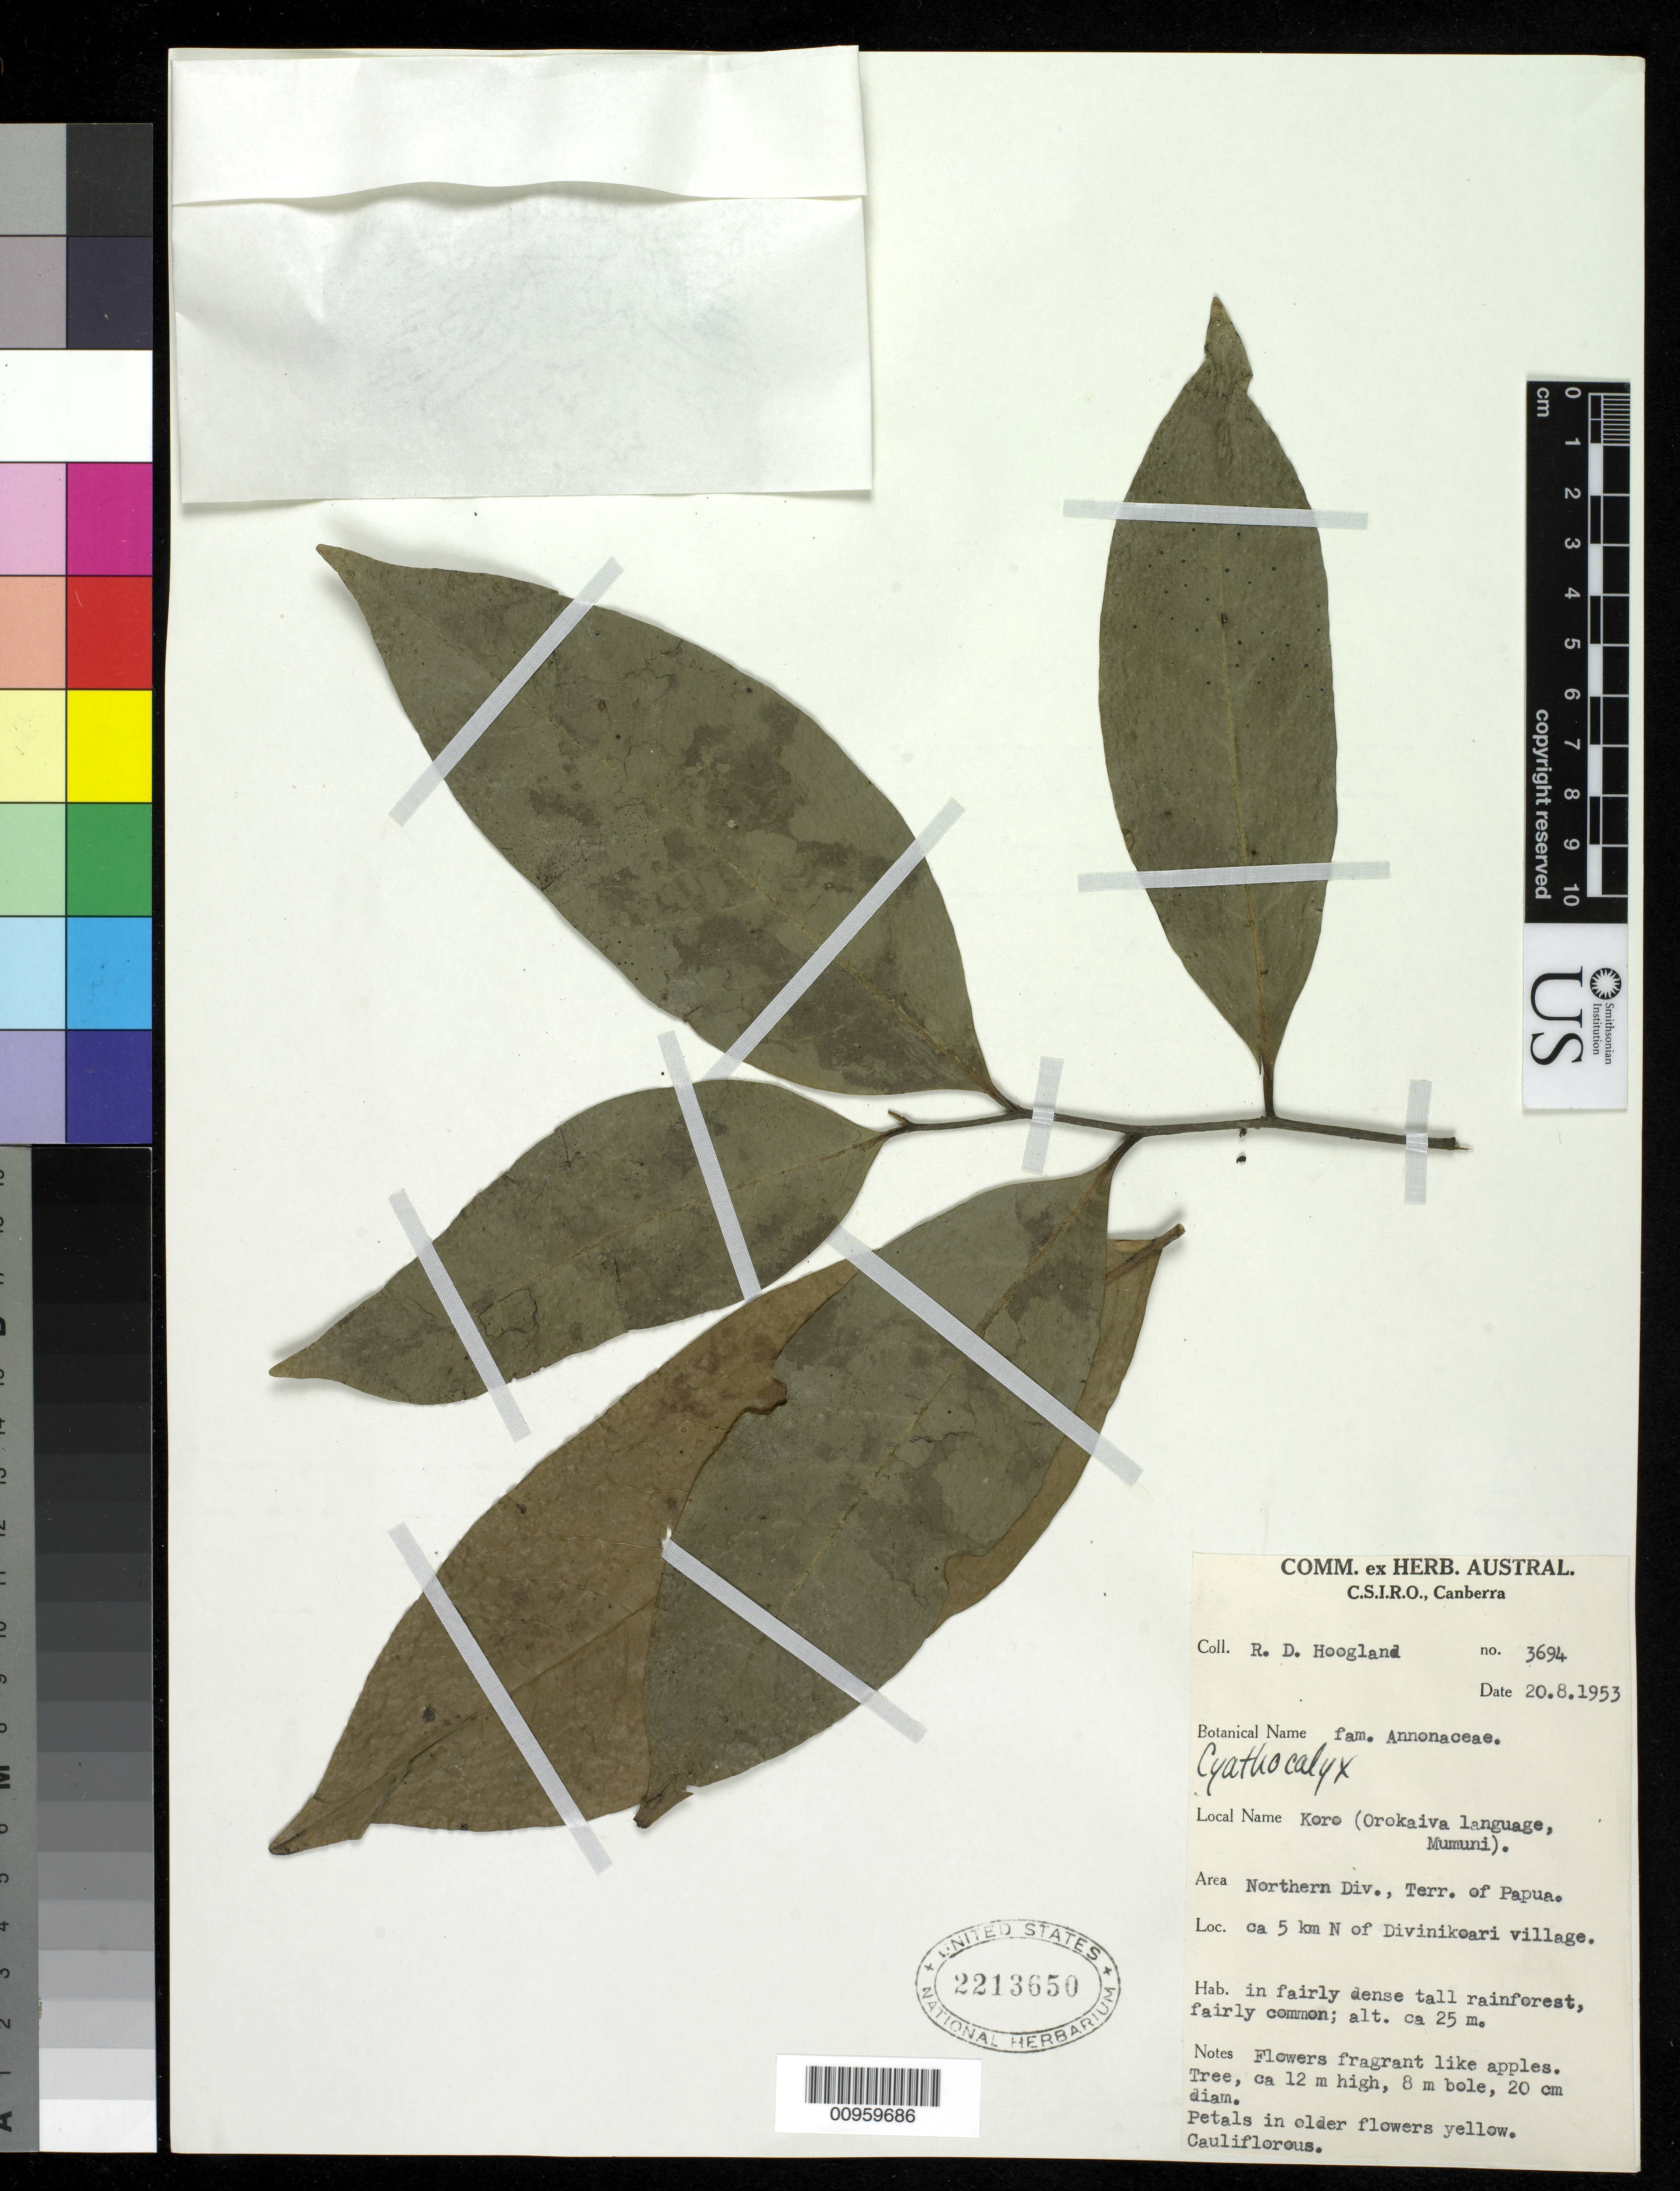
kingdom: Plantae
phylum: Tracheophyta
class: Magnoliopsida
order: Magnoliales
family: Annonaceae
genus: Cyathocalyx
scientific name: Cyathocalyx sp.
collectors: R. D. Hoogland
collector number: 3694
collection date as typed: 20 Aug 1953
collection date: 1953-08-20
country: Papua New Guinea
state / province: Northern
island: New Guinea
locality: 5 km N of Divinikoari village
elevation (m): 25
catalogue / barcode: US 2213650